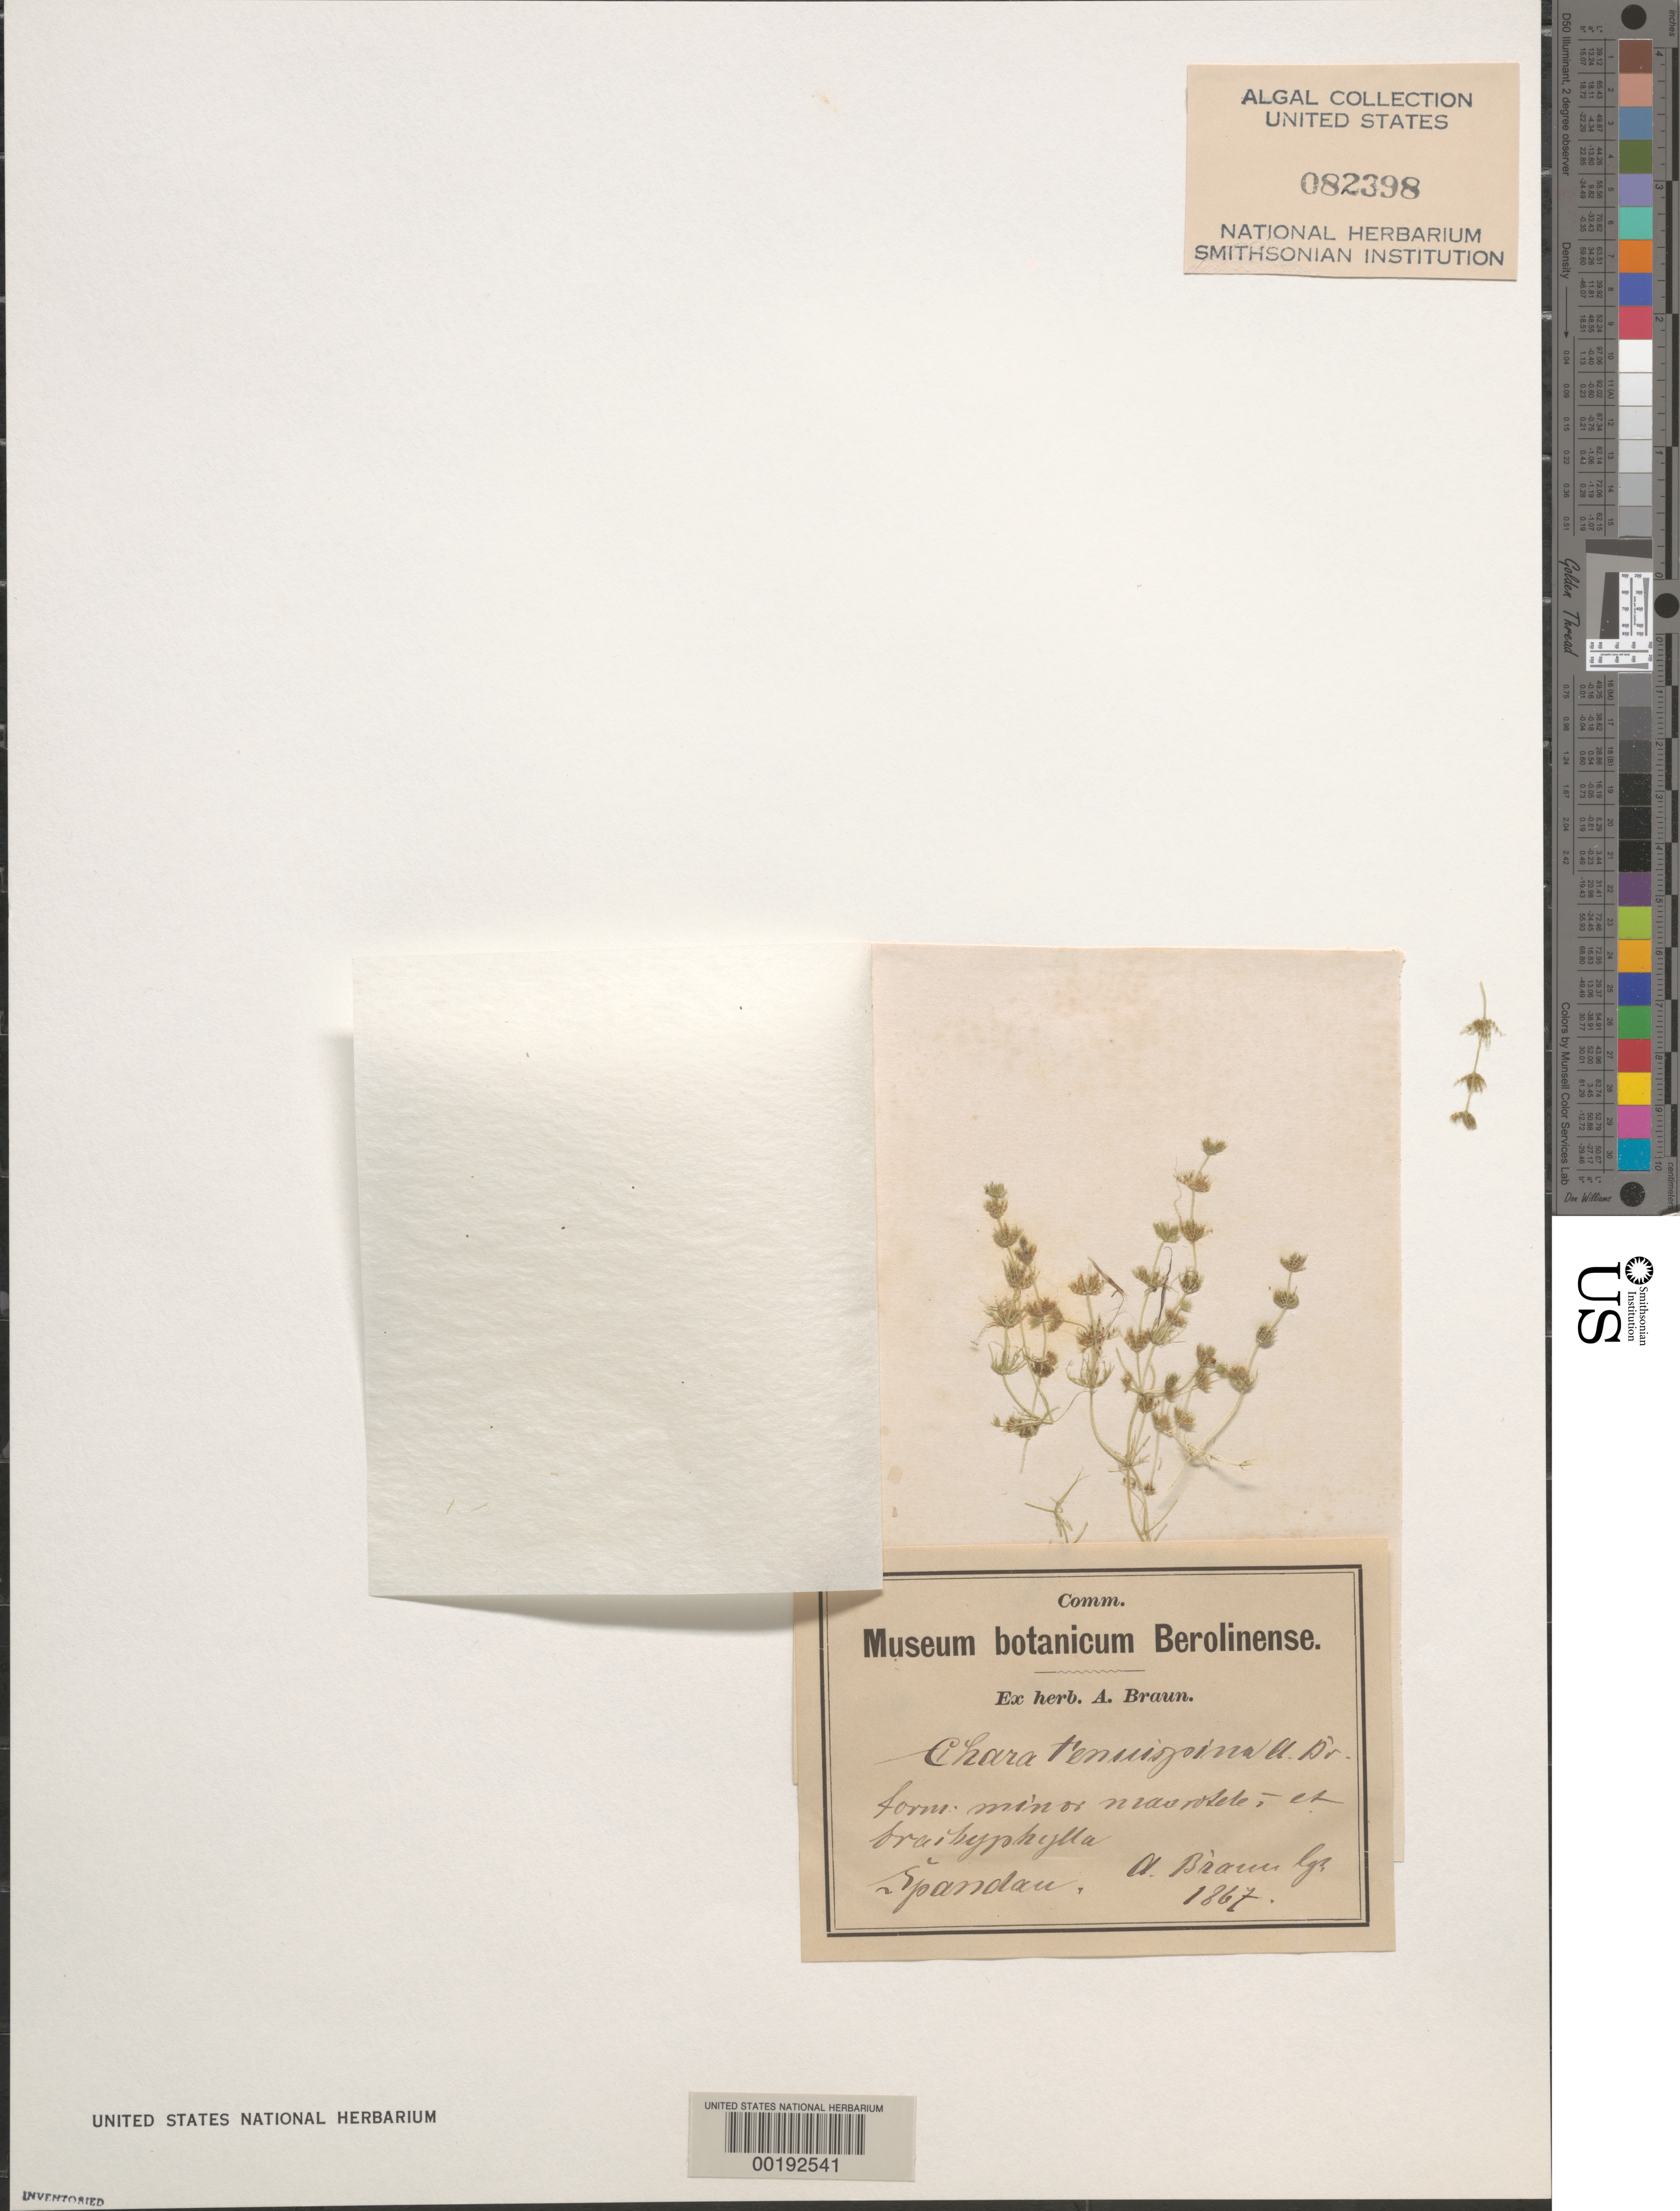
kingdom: Plantae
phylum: Charophyta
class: Charophyceae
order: Charales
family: Characeae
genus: Chara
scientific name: Chara tenuispina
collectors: A. Braun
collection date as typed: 1867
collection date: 1867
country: Germany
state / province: Berlin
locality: Spandau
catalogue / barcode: US 82398